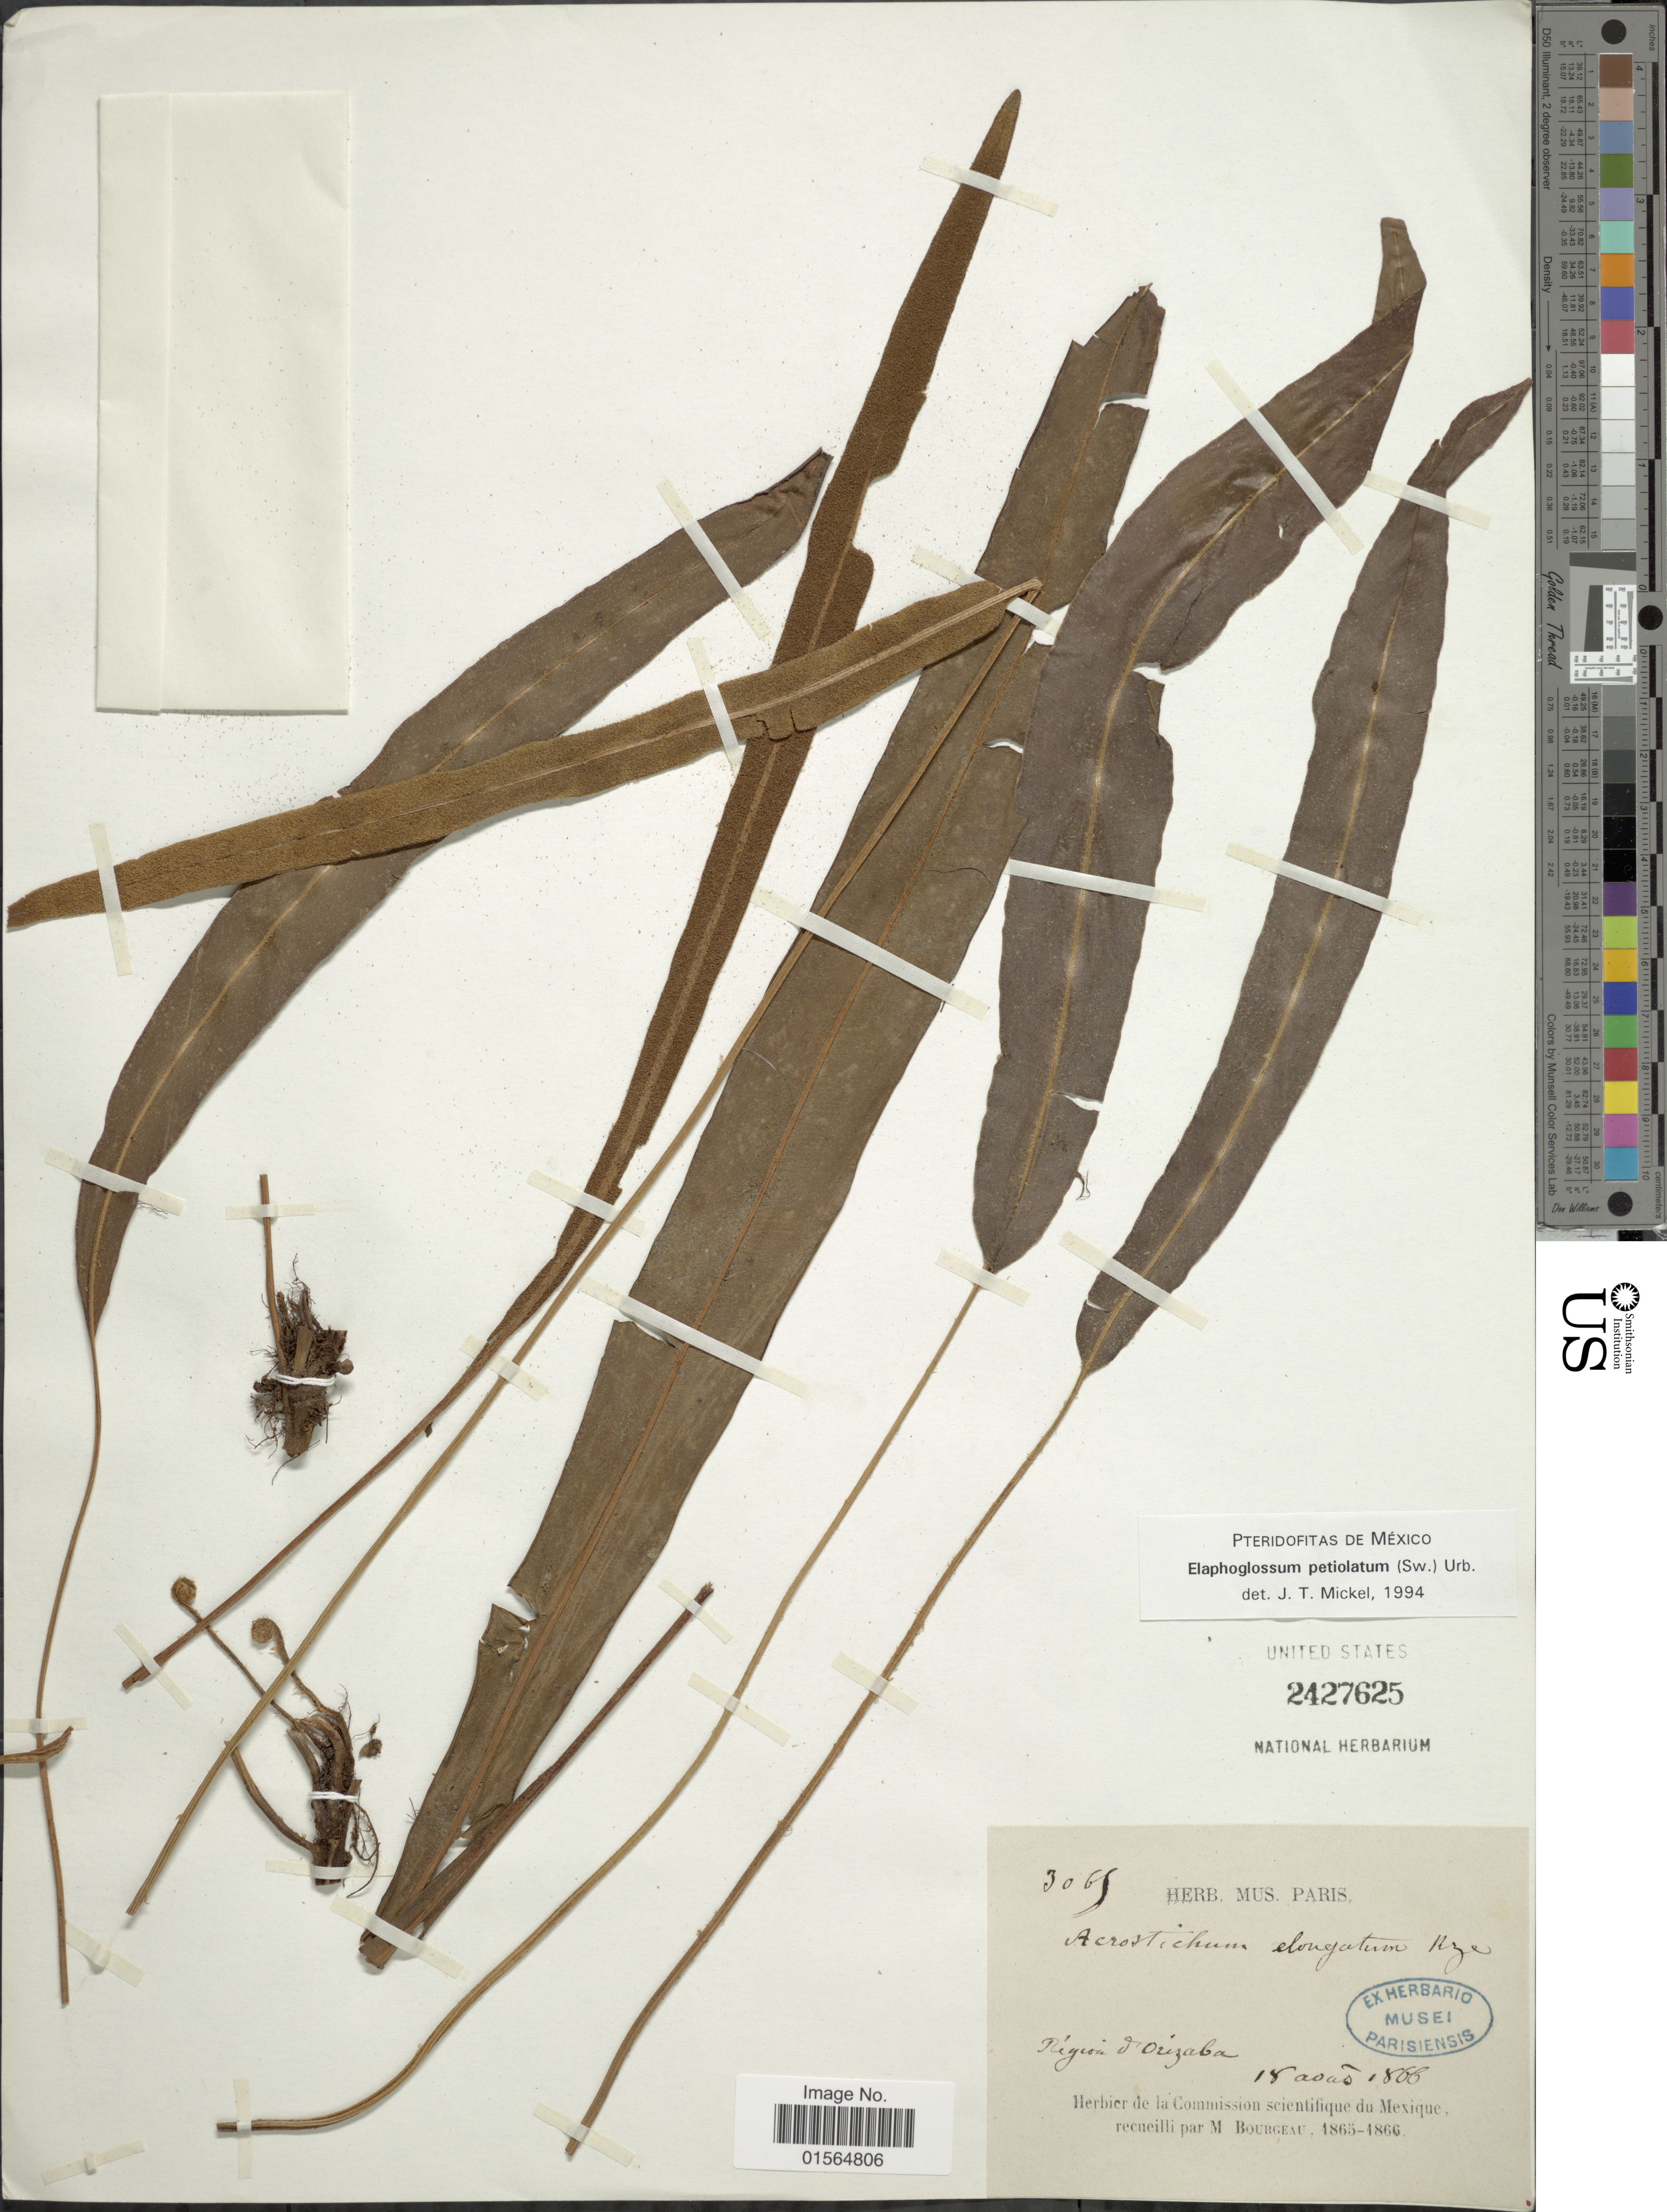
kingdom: Plantae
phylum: Tracheophyta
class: Polypodiopsida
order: Polypodiales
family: Dryopteridaceae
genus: Elaphoglossum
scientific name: Elaphoglossum petiolatum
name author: (Sw.) Urb.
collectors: M. Bourgeau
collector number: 3065*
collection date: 1866-08-18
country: Mexico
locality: Région d'Orizaba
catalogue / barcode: US 2427625